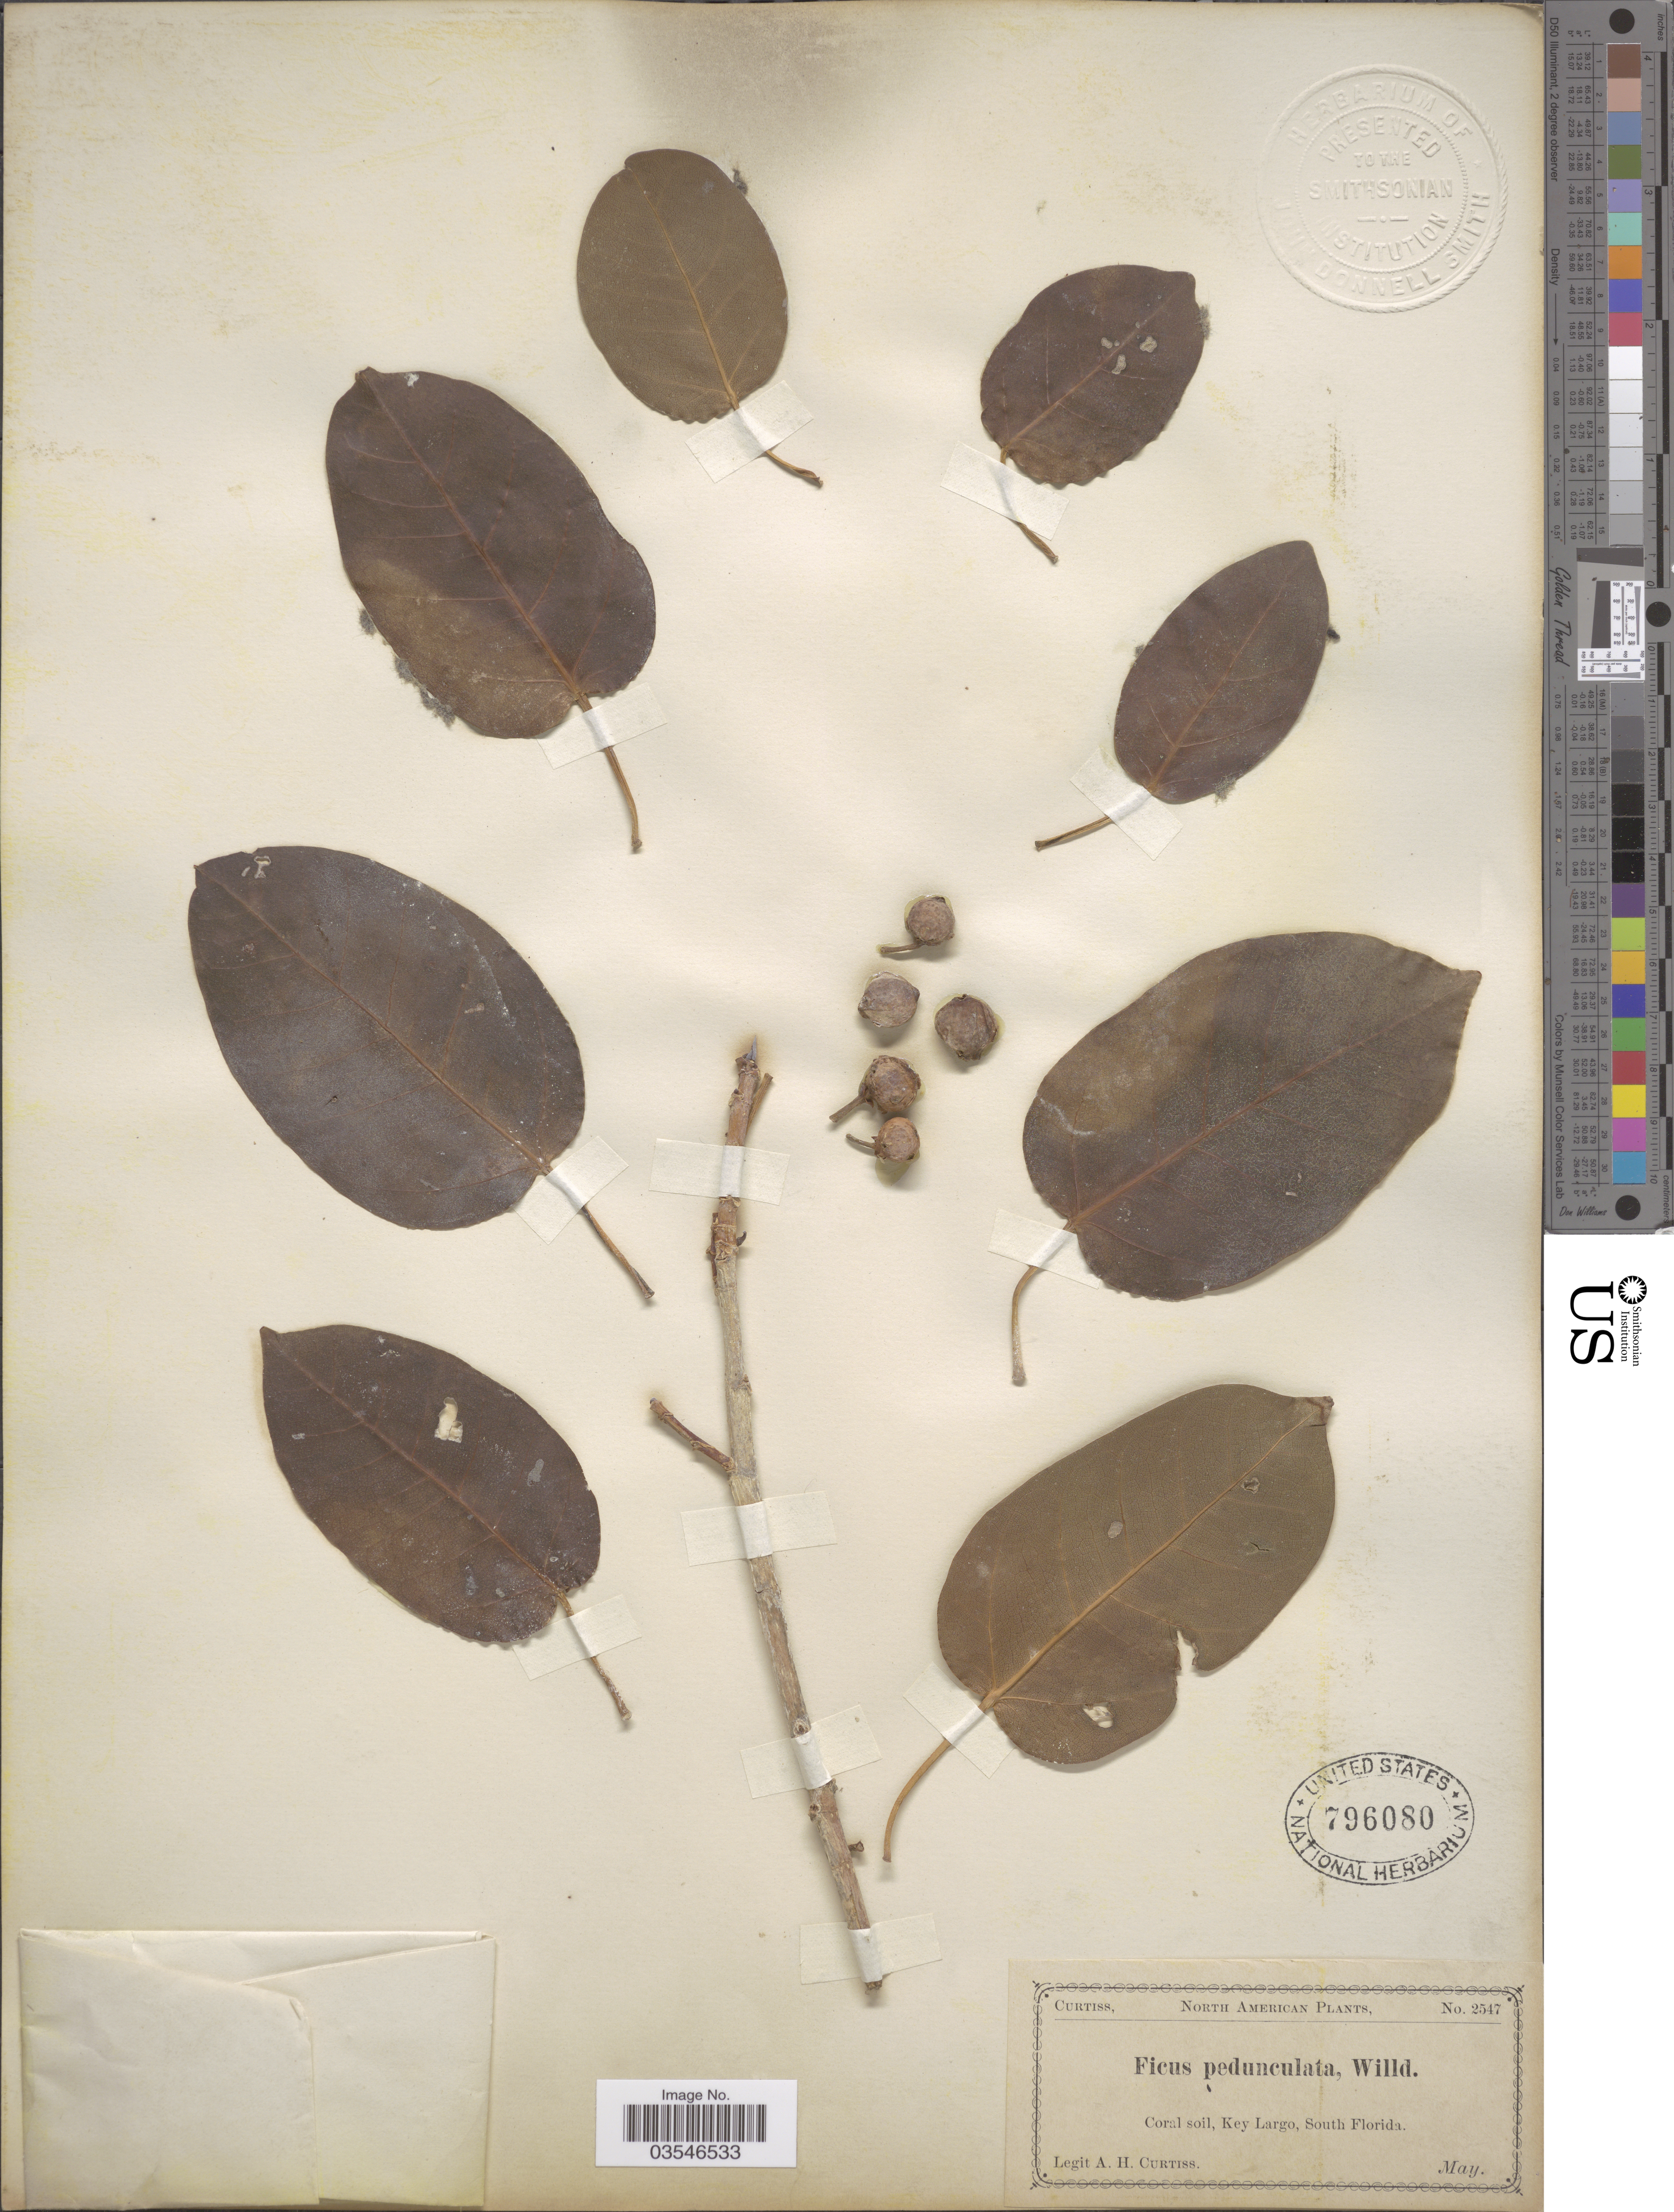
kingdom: Plantae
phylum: Tracheophyta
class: Magnoliopsida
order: Rosales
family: Moraceae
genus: Ficus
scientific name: Ficus brevifolia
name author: Nutt.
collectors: A. H. Curtiss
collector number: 2547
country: United States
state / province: Florida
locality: Key Largo, South Florida.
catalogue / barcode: US 796080